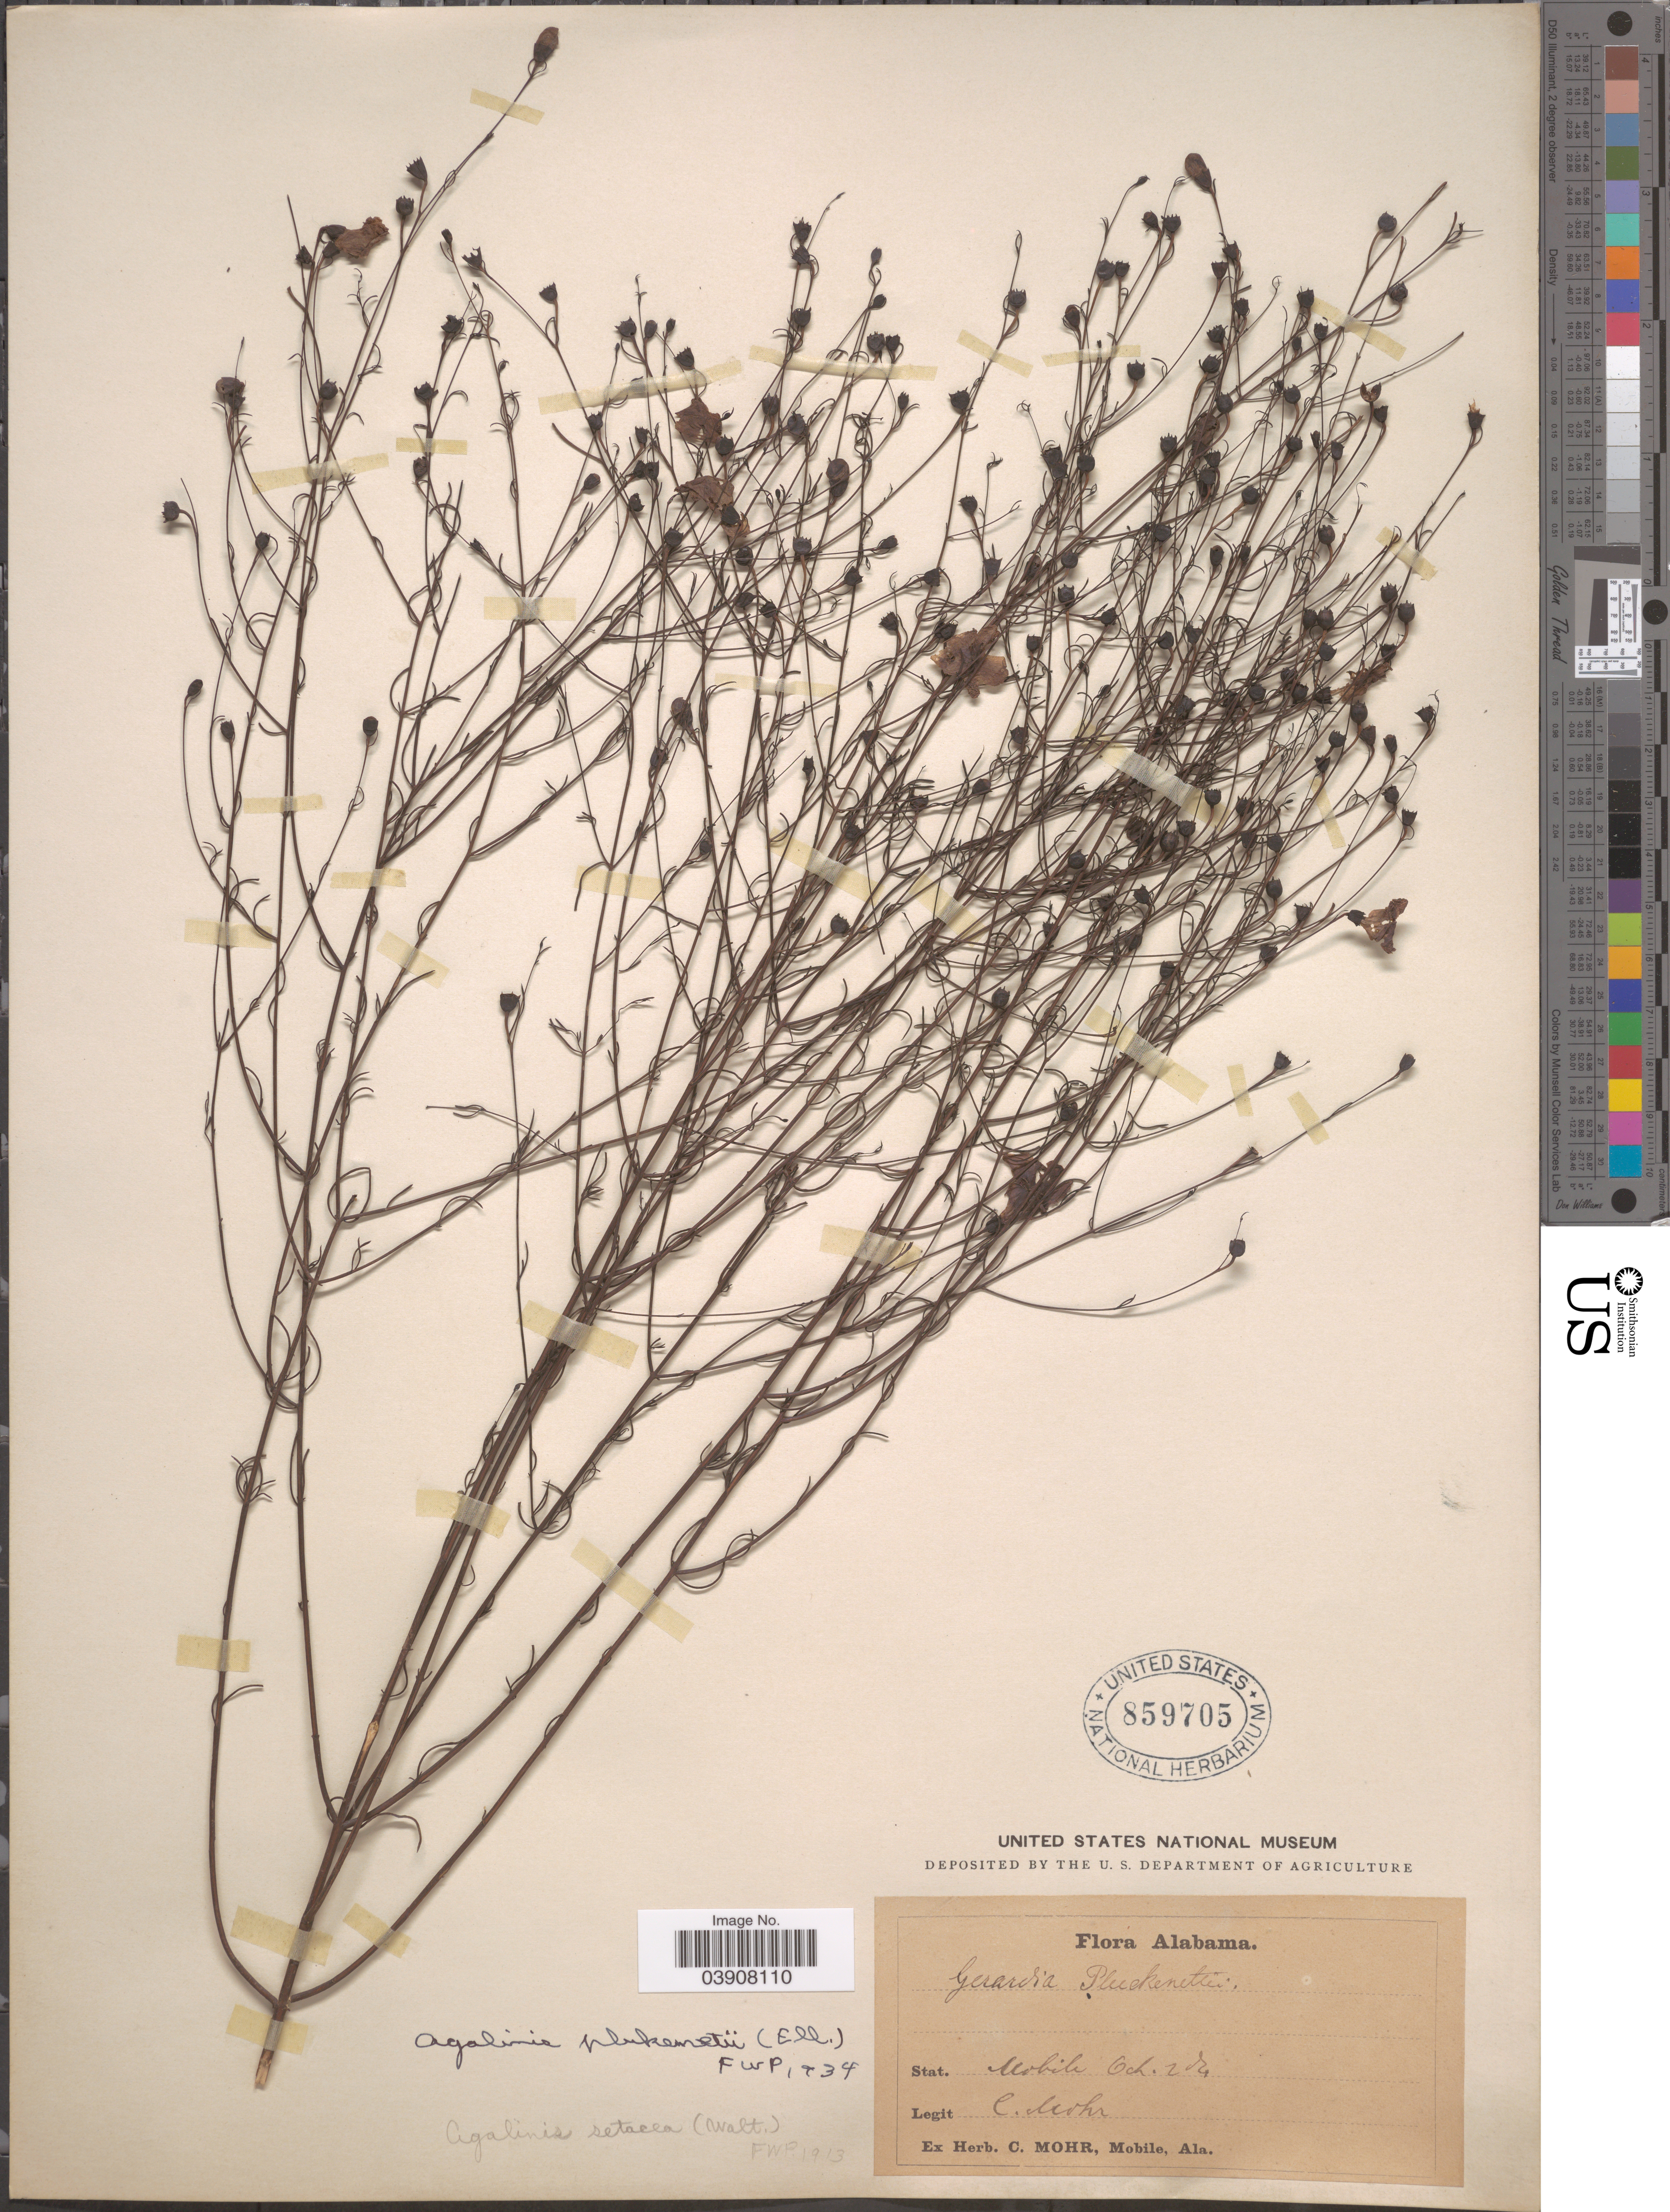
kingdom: Plantae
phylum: Tracheophyta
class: Magnoliopsida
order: Lamiales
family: Orobanchaceae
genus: Agalinis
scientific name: Agalinis plukenetii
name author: (Elliott) Raf.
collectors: C. T. Mohr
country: United States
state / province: Alabama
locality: Mobile.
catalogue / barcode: US 859705